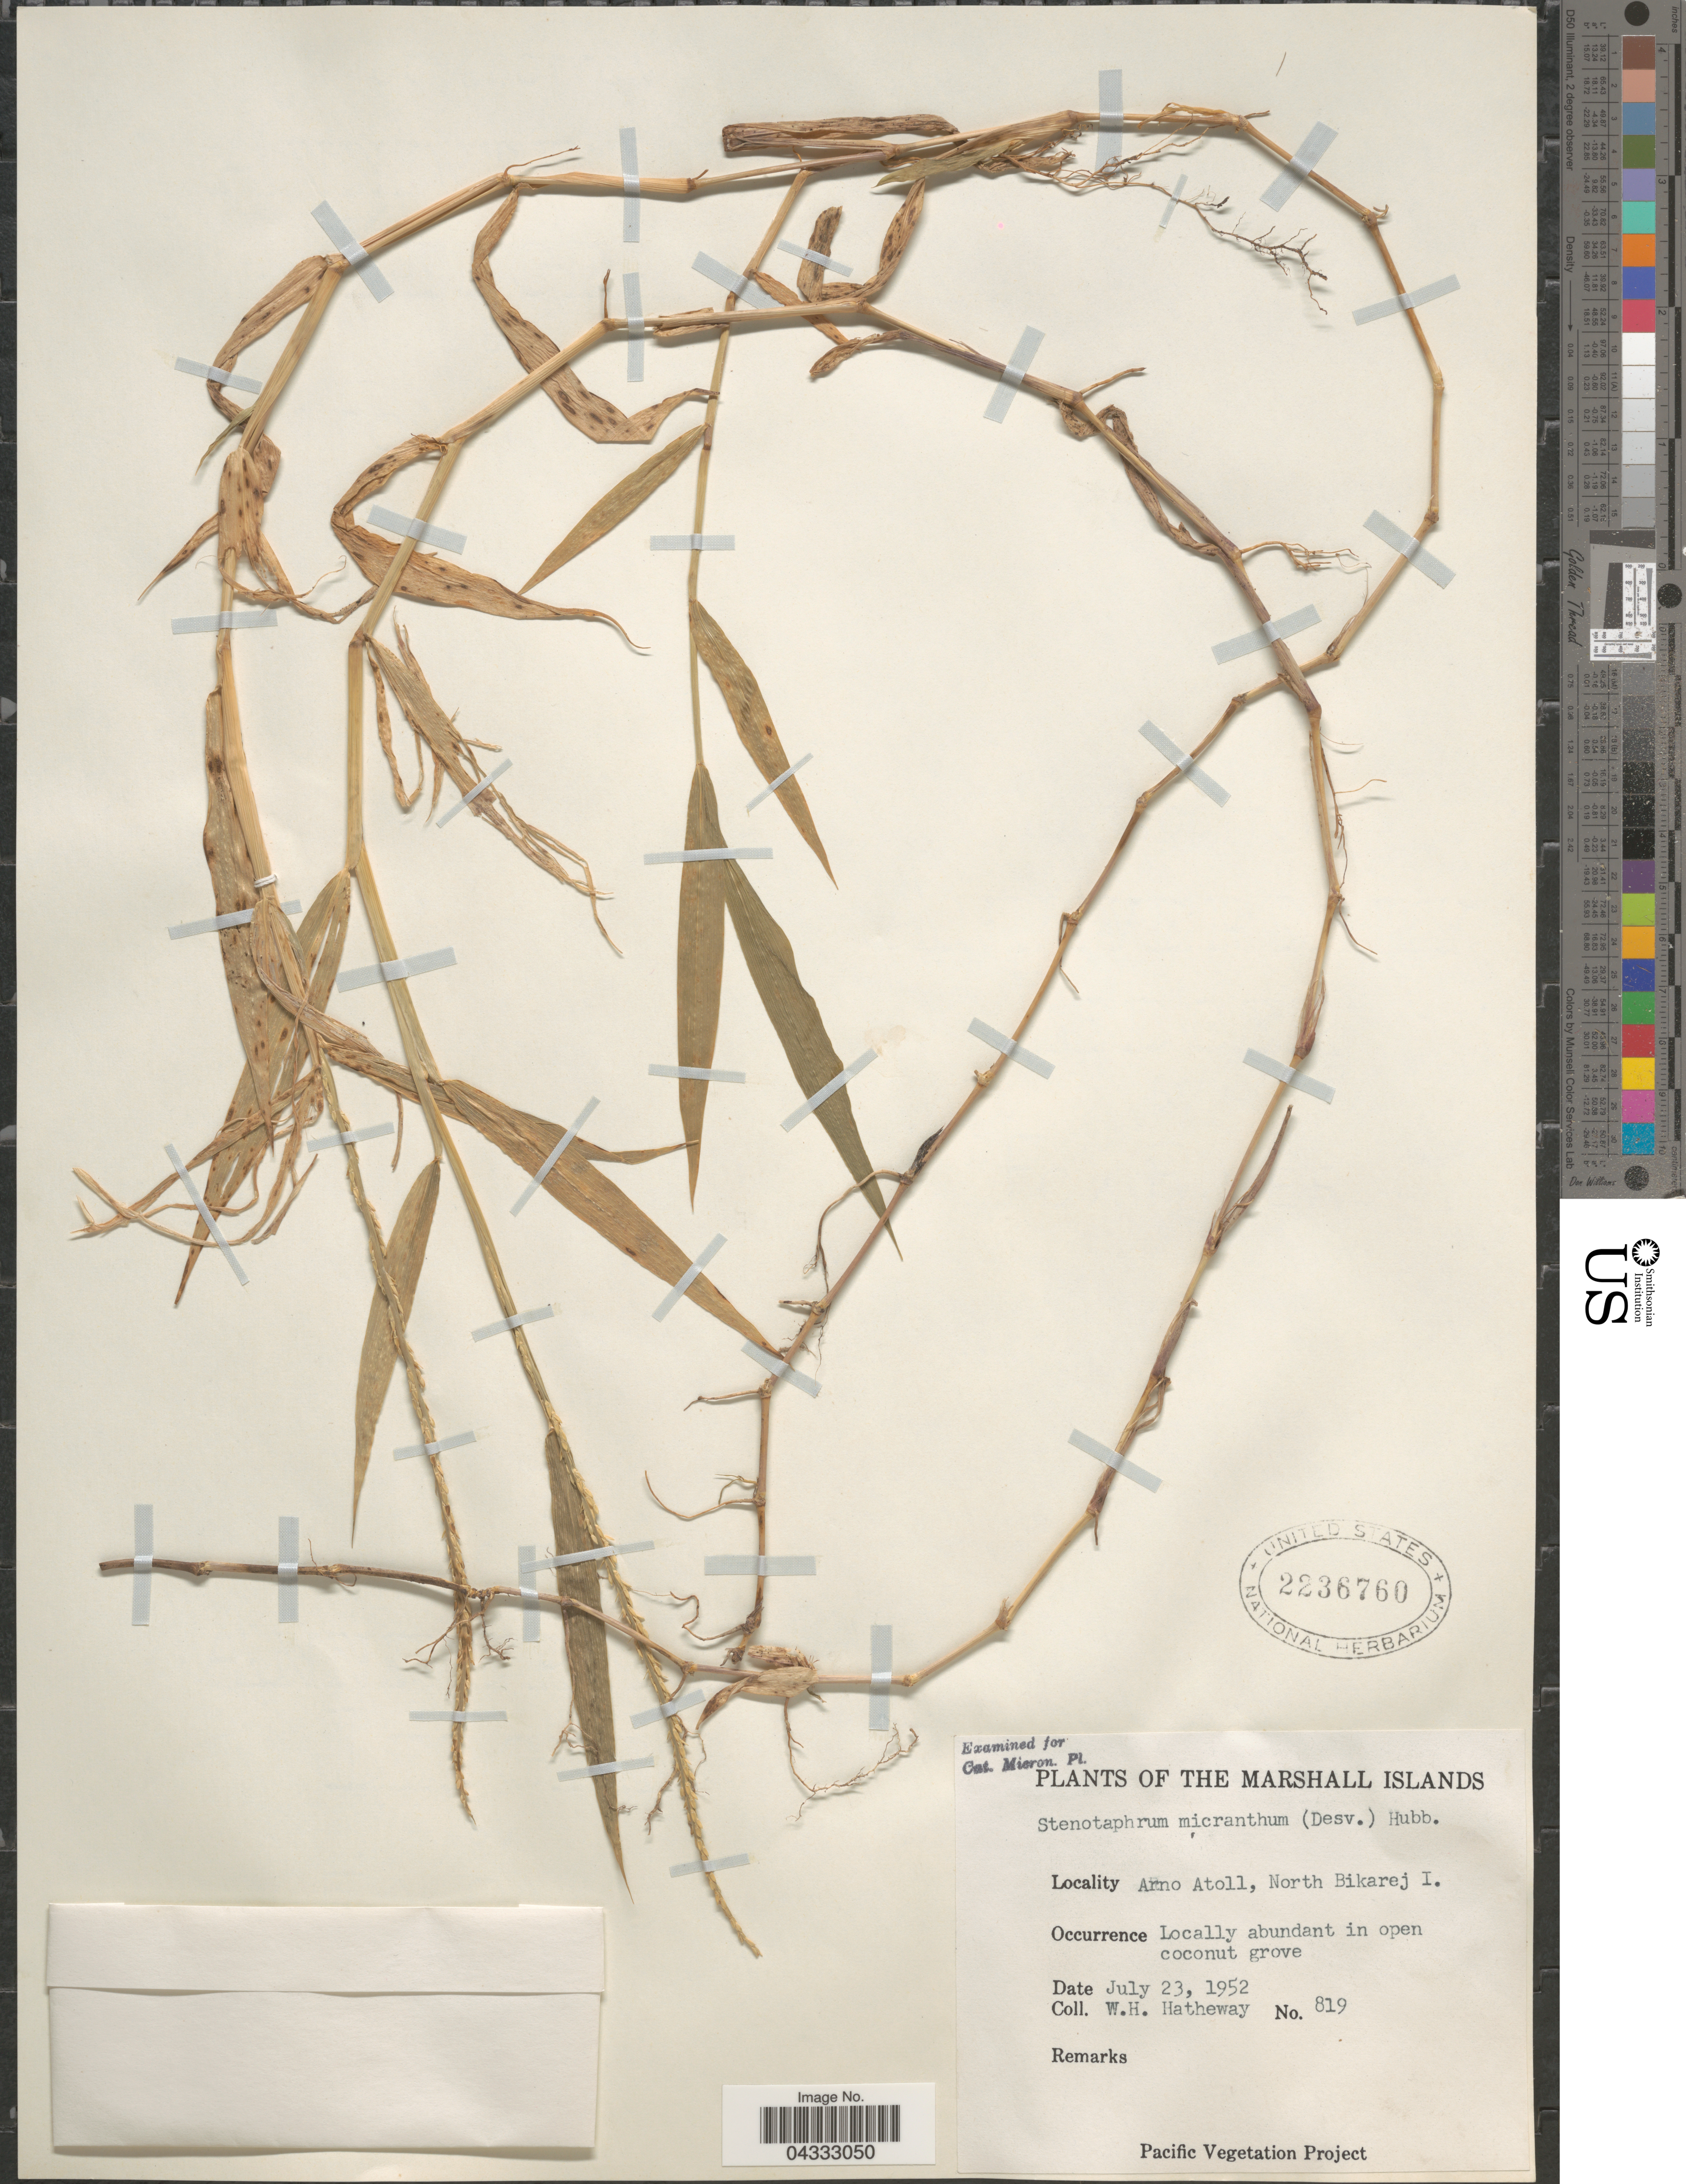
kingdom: Plantae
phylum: Tracheophyta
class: Liliopsida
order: Poales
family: Poaceae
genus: Stenotaphrum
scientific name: Stenotaphrum micranthum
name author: (Desv.) C.E. Hubb.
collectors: W. H. Hatheway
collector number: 819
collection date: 1952-07-23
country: Marshall Islands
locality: Arno Atoll, North Bikarej I.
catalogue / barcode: US 2236760